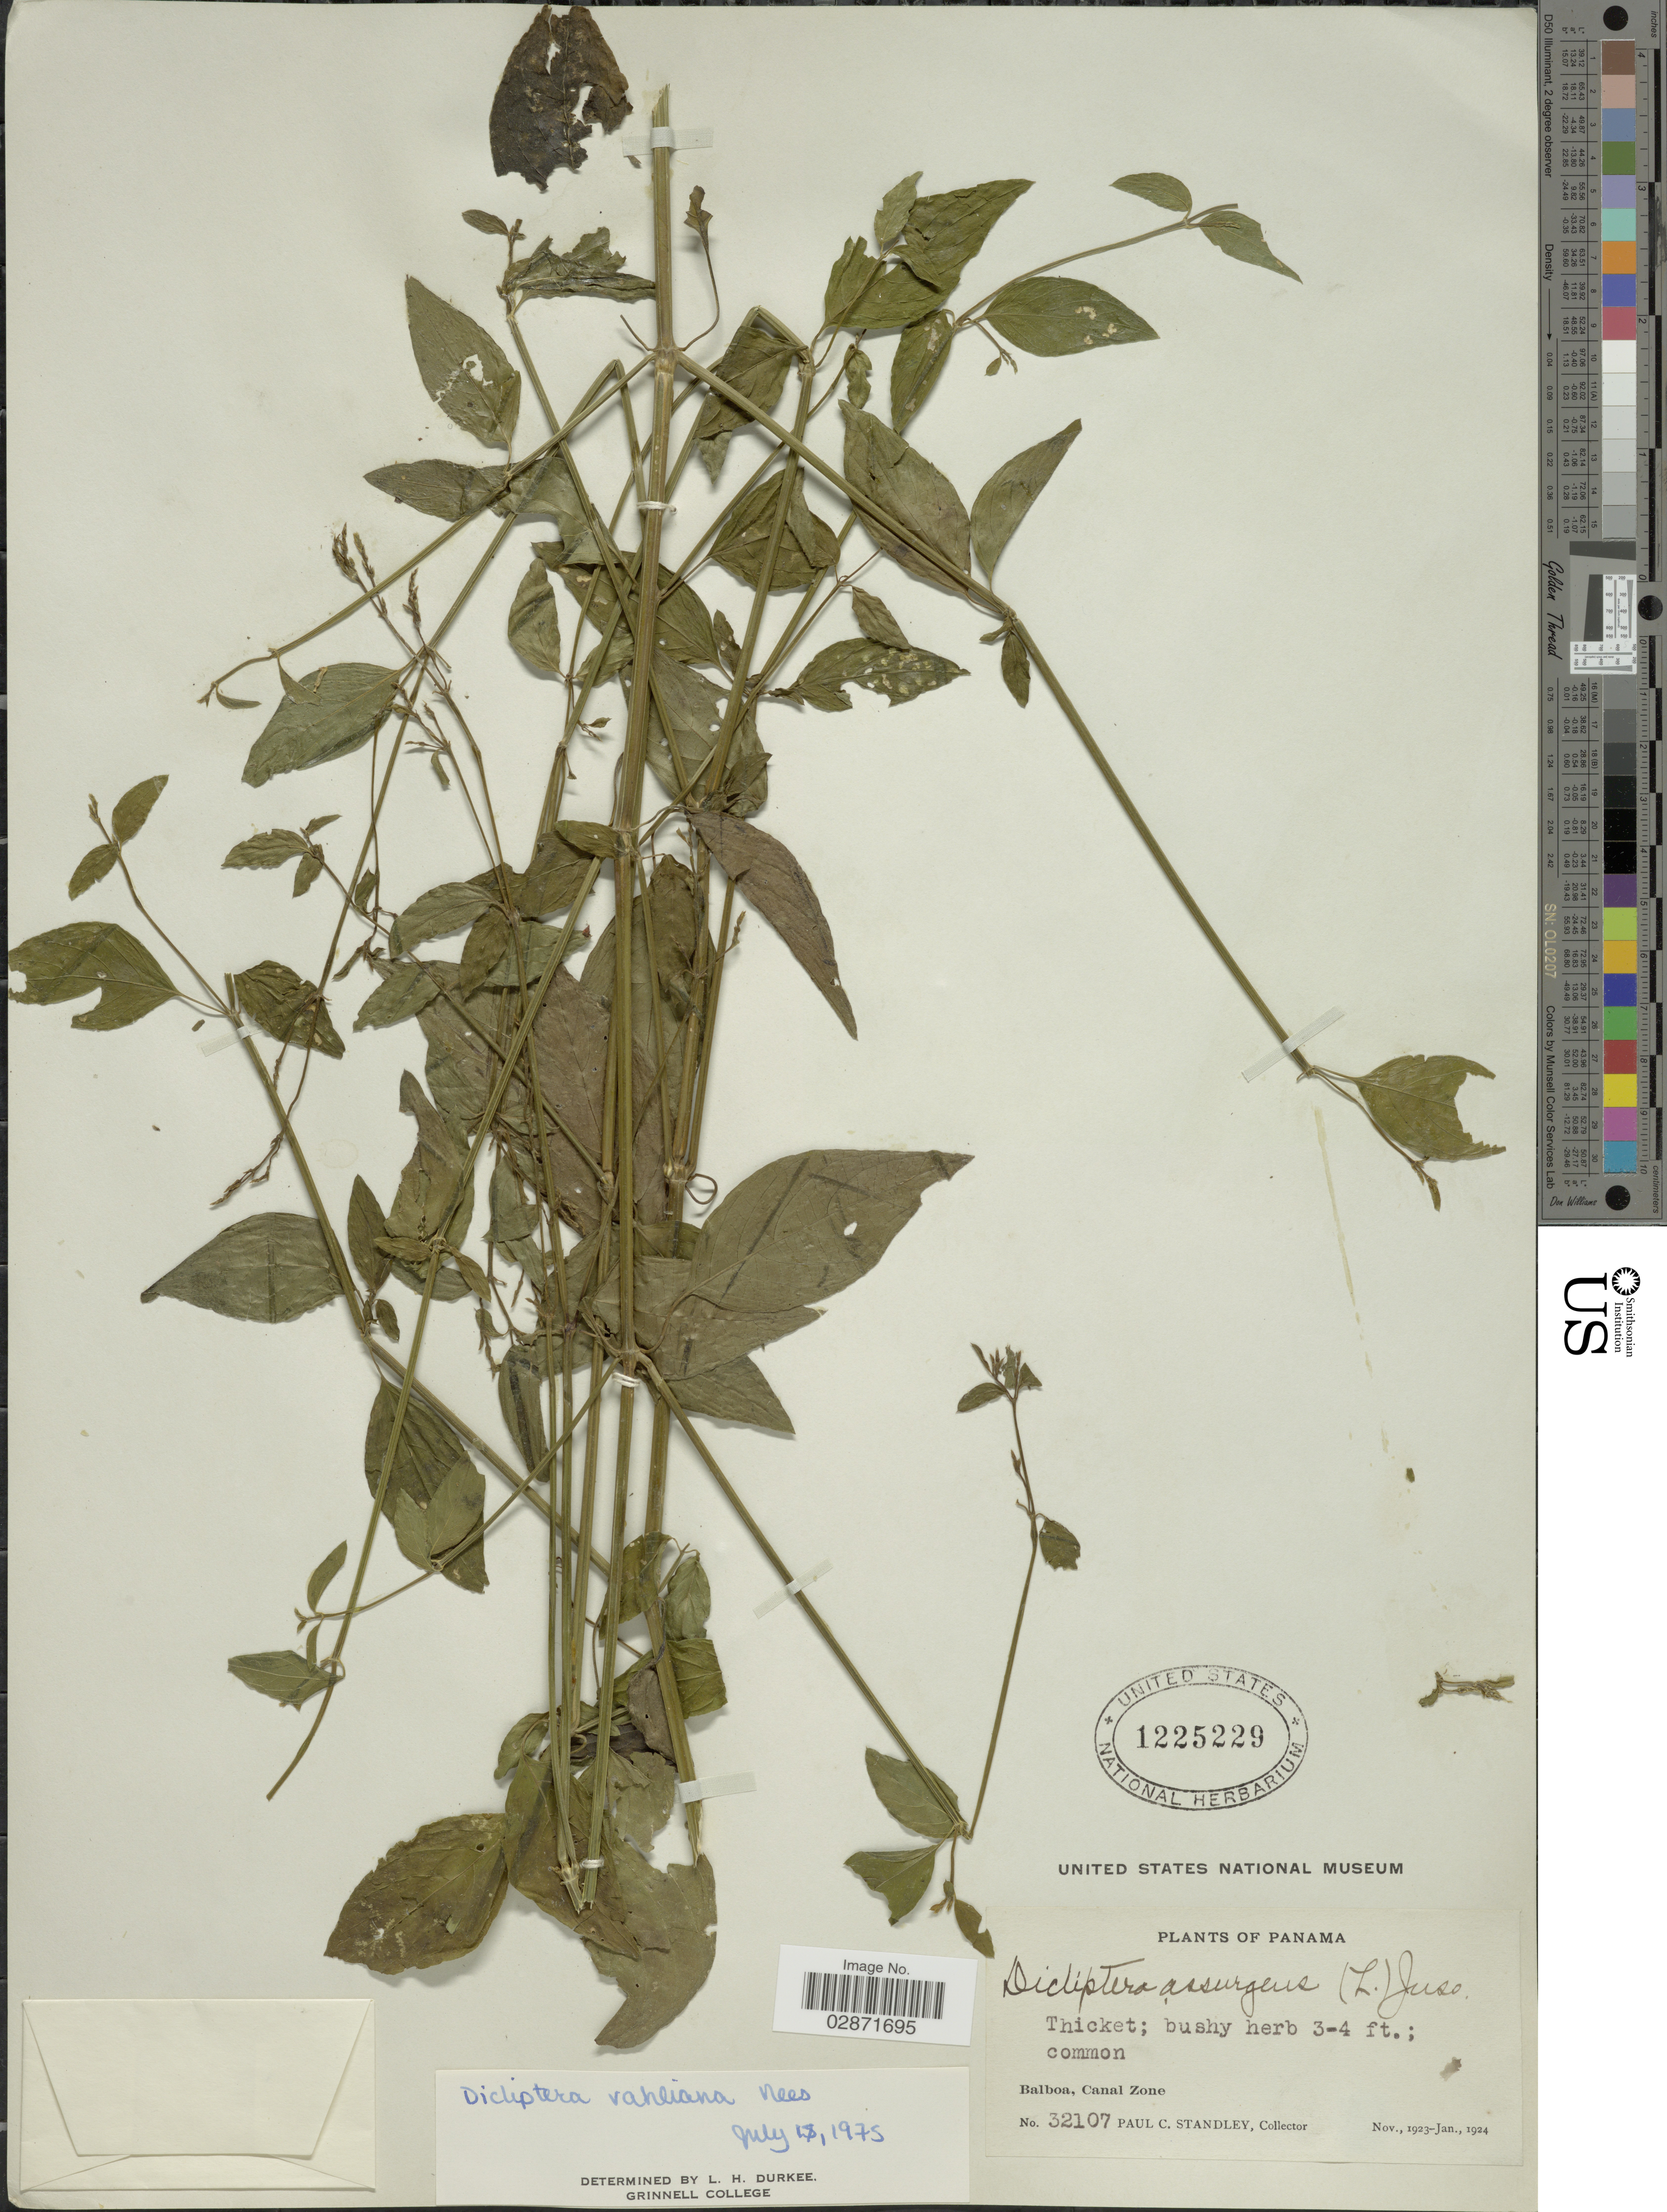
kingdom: Plantae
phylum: Tracheophyta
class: Magnoliopsida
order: Lamiales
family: Acanthaceae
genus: Dicliptera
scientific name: Dicliptera sexangularis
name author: (L.) Juss.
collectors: P. C. Standley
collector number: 32107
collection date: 1923-11/1924-01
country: Panama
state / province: Colón / Panamá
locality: Balboa, Canal Zone.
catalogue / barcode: US 1225229